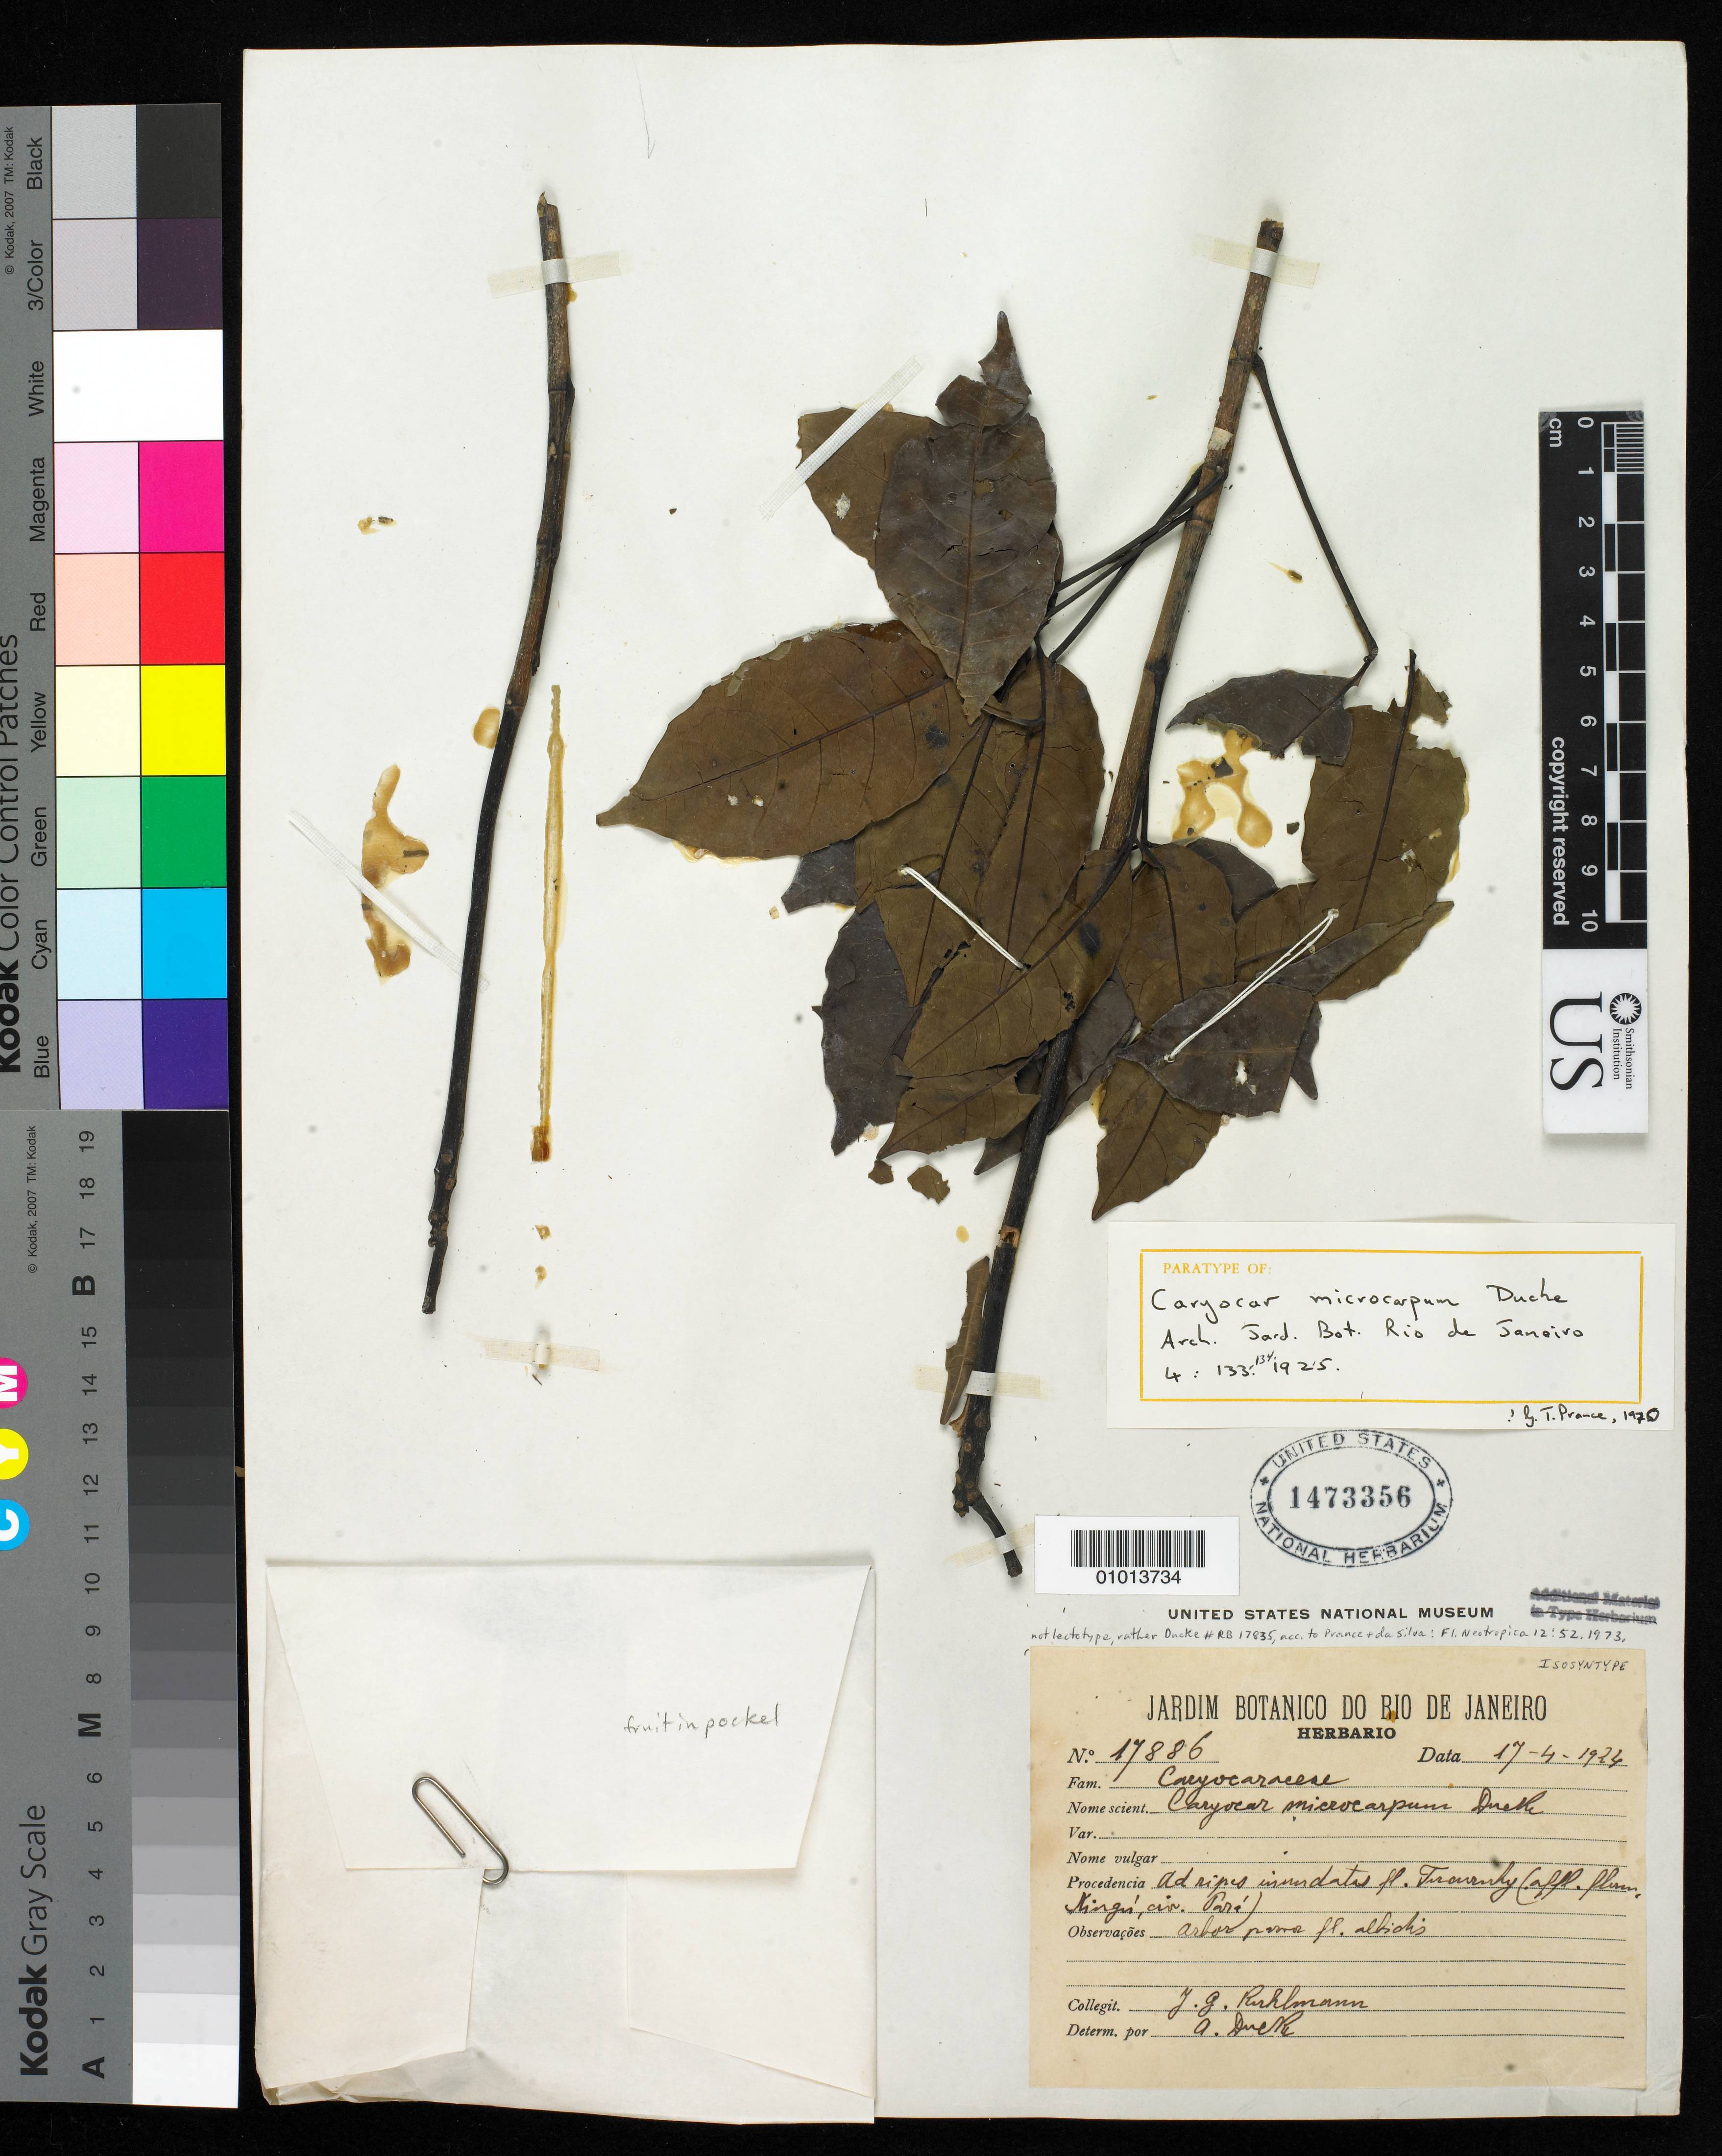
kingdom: Plantae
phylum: Tracheophyta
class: Magnoliopsida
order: Malpighiales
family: Caryocaraceae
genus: Caryocar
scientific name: Caryocar microcarpum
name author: Ducke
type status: Isosyntype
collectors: A. Ducke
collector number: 17886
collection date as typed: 17 Apr 1924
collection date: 1924-04-17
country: Brazil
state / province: Pará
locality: Ad ripes inundatis fl. Tucuruhy (affl. flum. Xingu).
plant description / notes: Lectotype collection is Ducke RB 17834 as designated by Prance & da Silva, Fl. Neotrop. Monogr. 12: 52 (1973).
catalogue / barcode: US 1473356